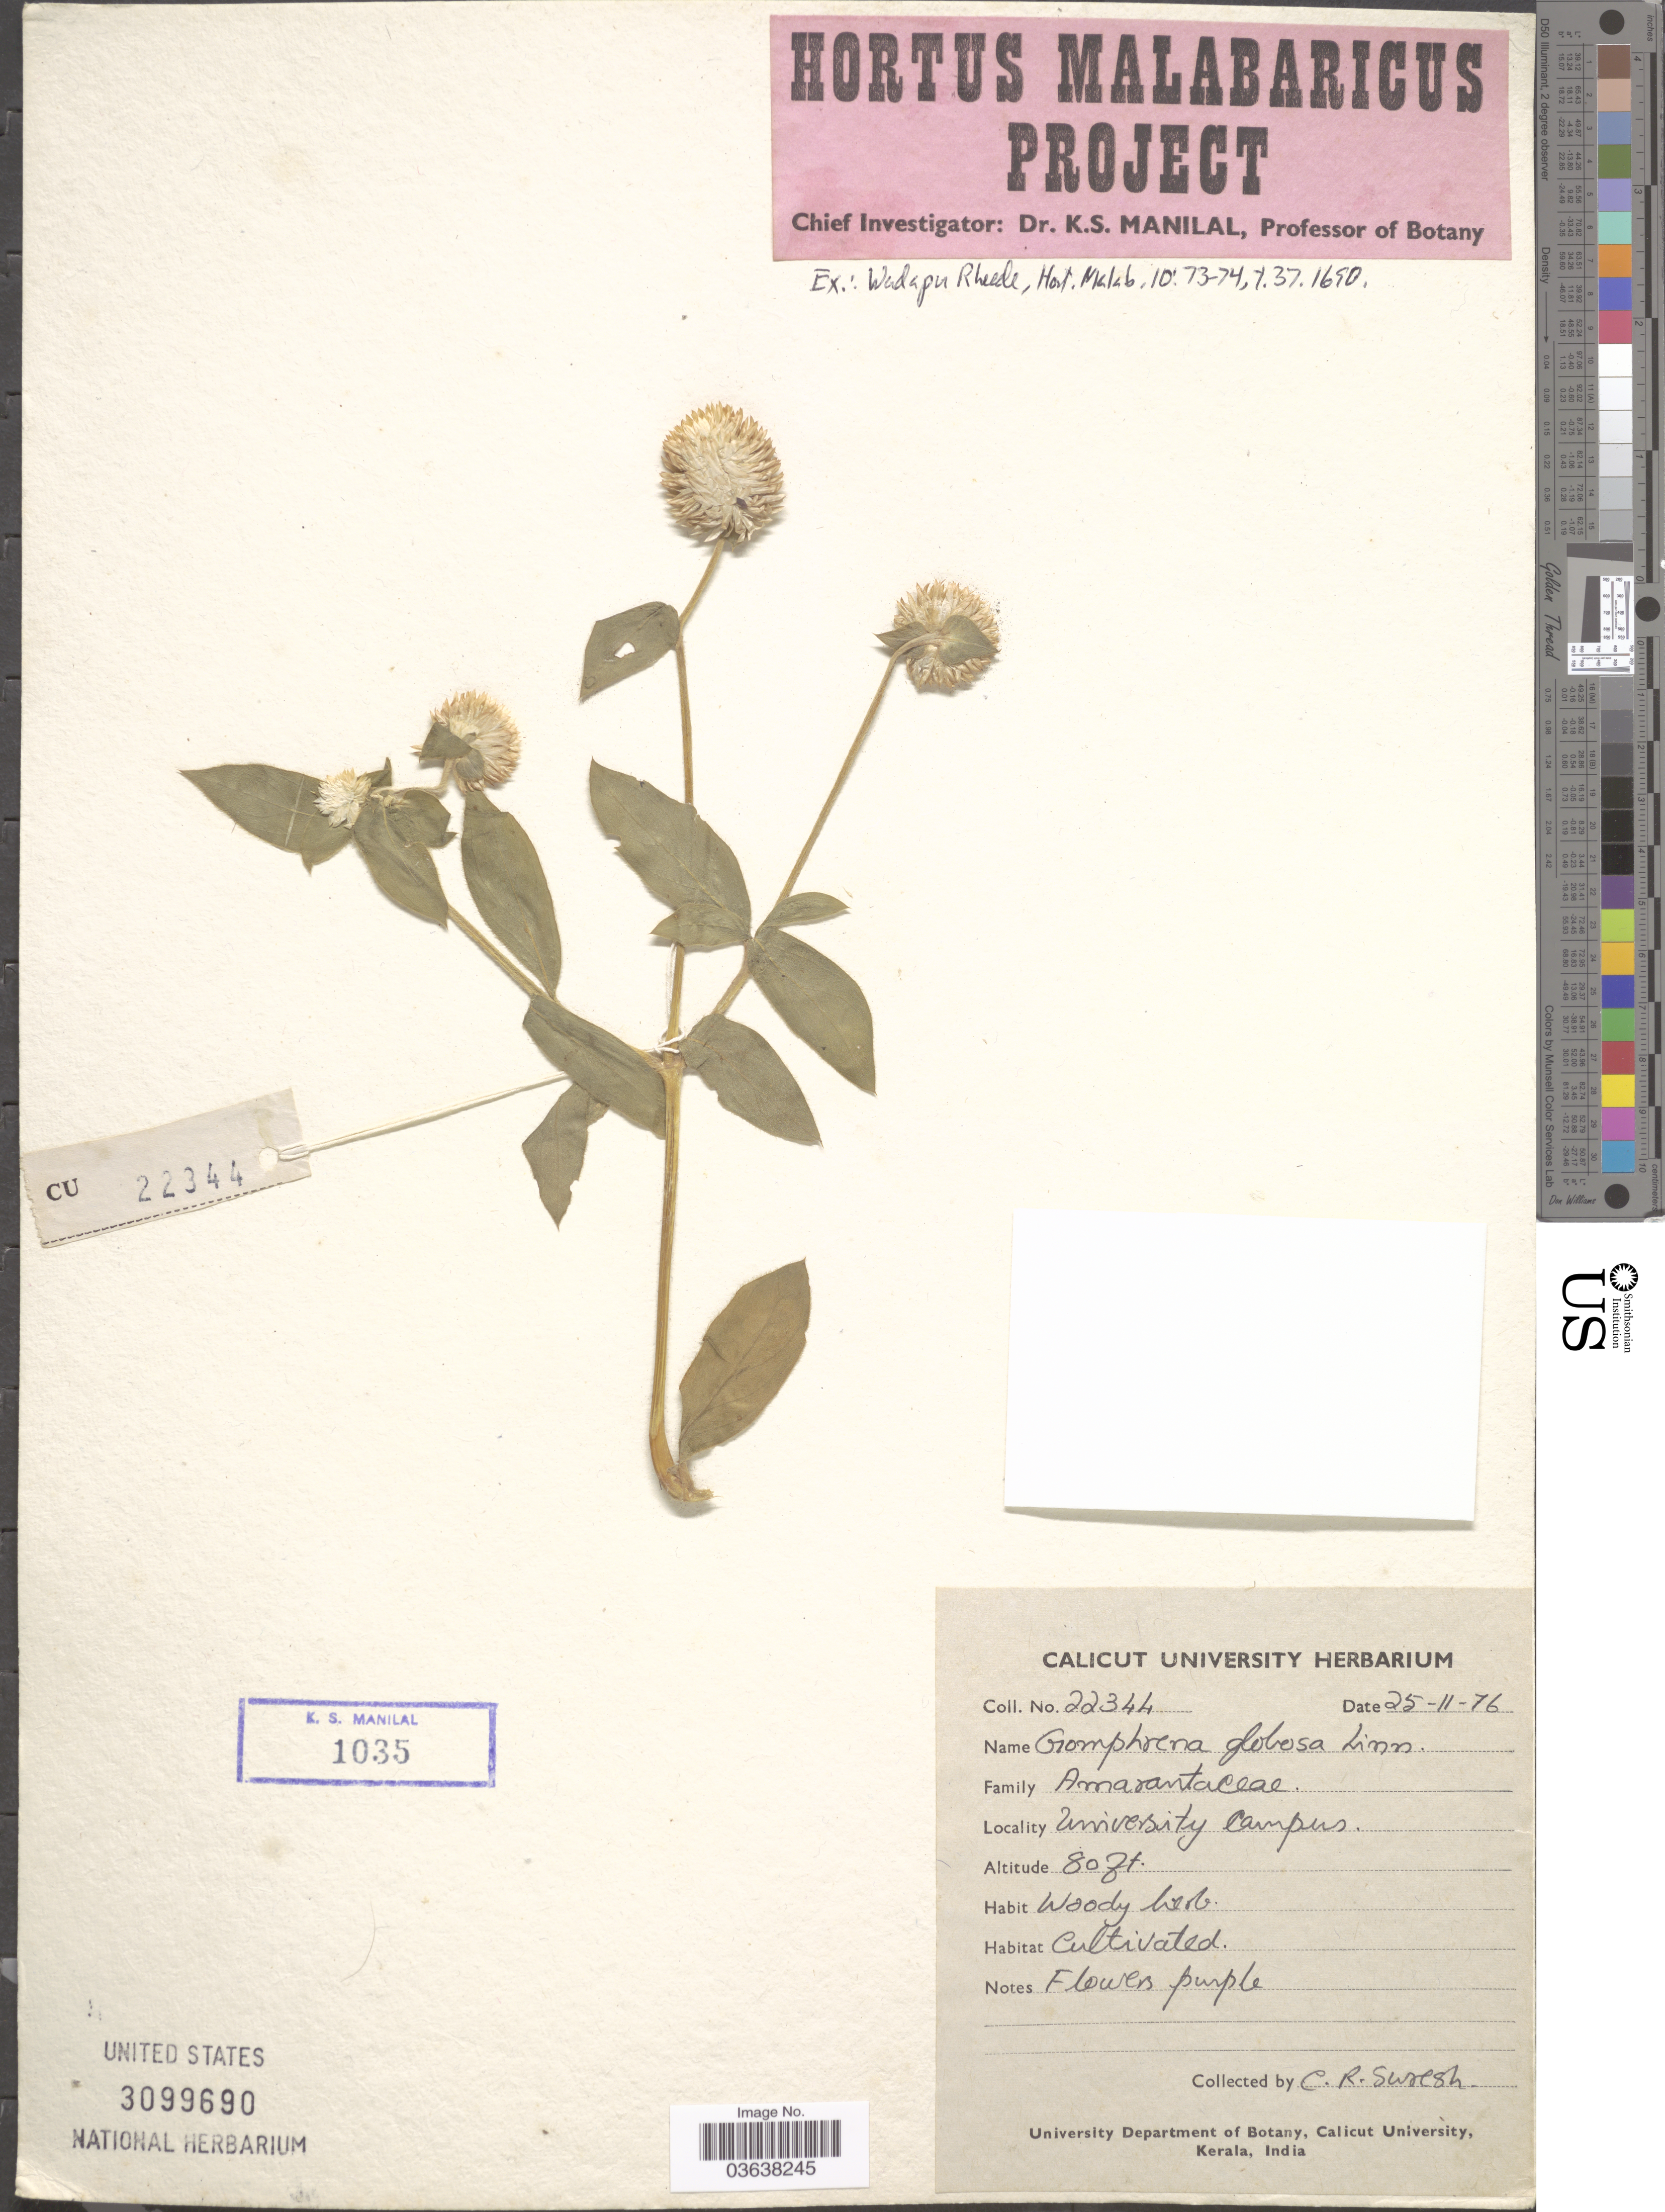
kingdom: Plantae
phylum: Tracheophyta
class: Magnoliopsida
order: Caryophyllales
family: Amaranthaceae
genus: Gomphrena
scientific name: Gomphrena globosa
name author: L.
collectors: C. Suresh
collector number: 22344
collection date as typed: Transcribed d/m/y: 25/11/76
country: India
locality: University Campus.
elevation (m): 24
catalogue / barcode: US 3099690